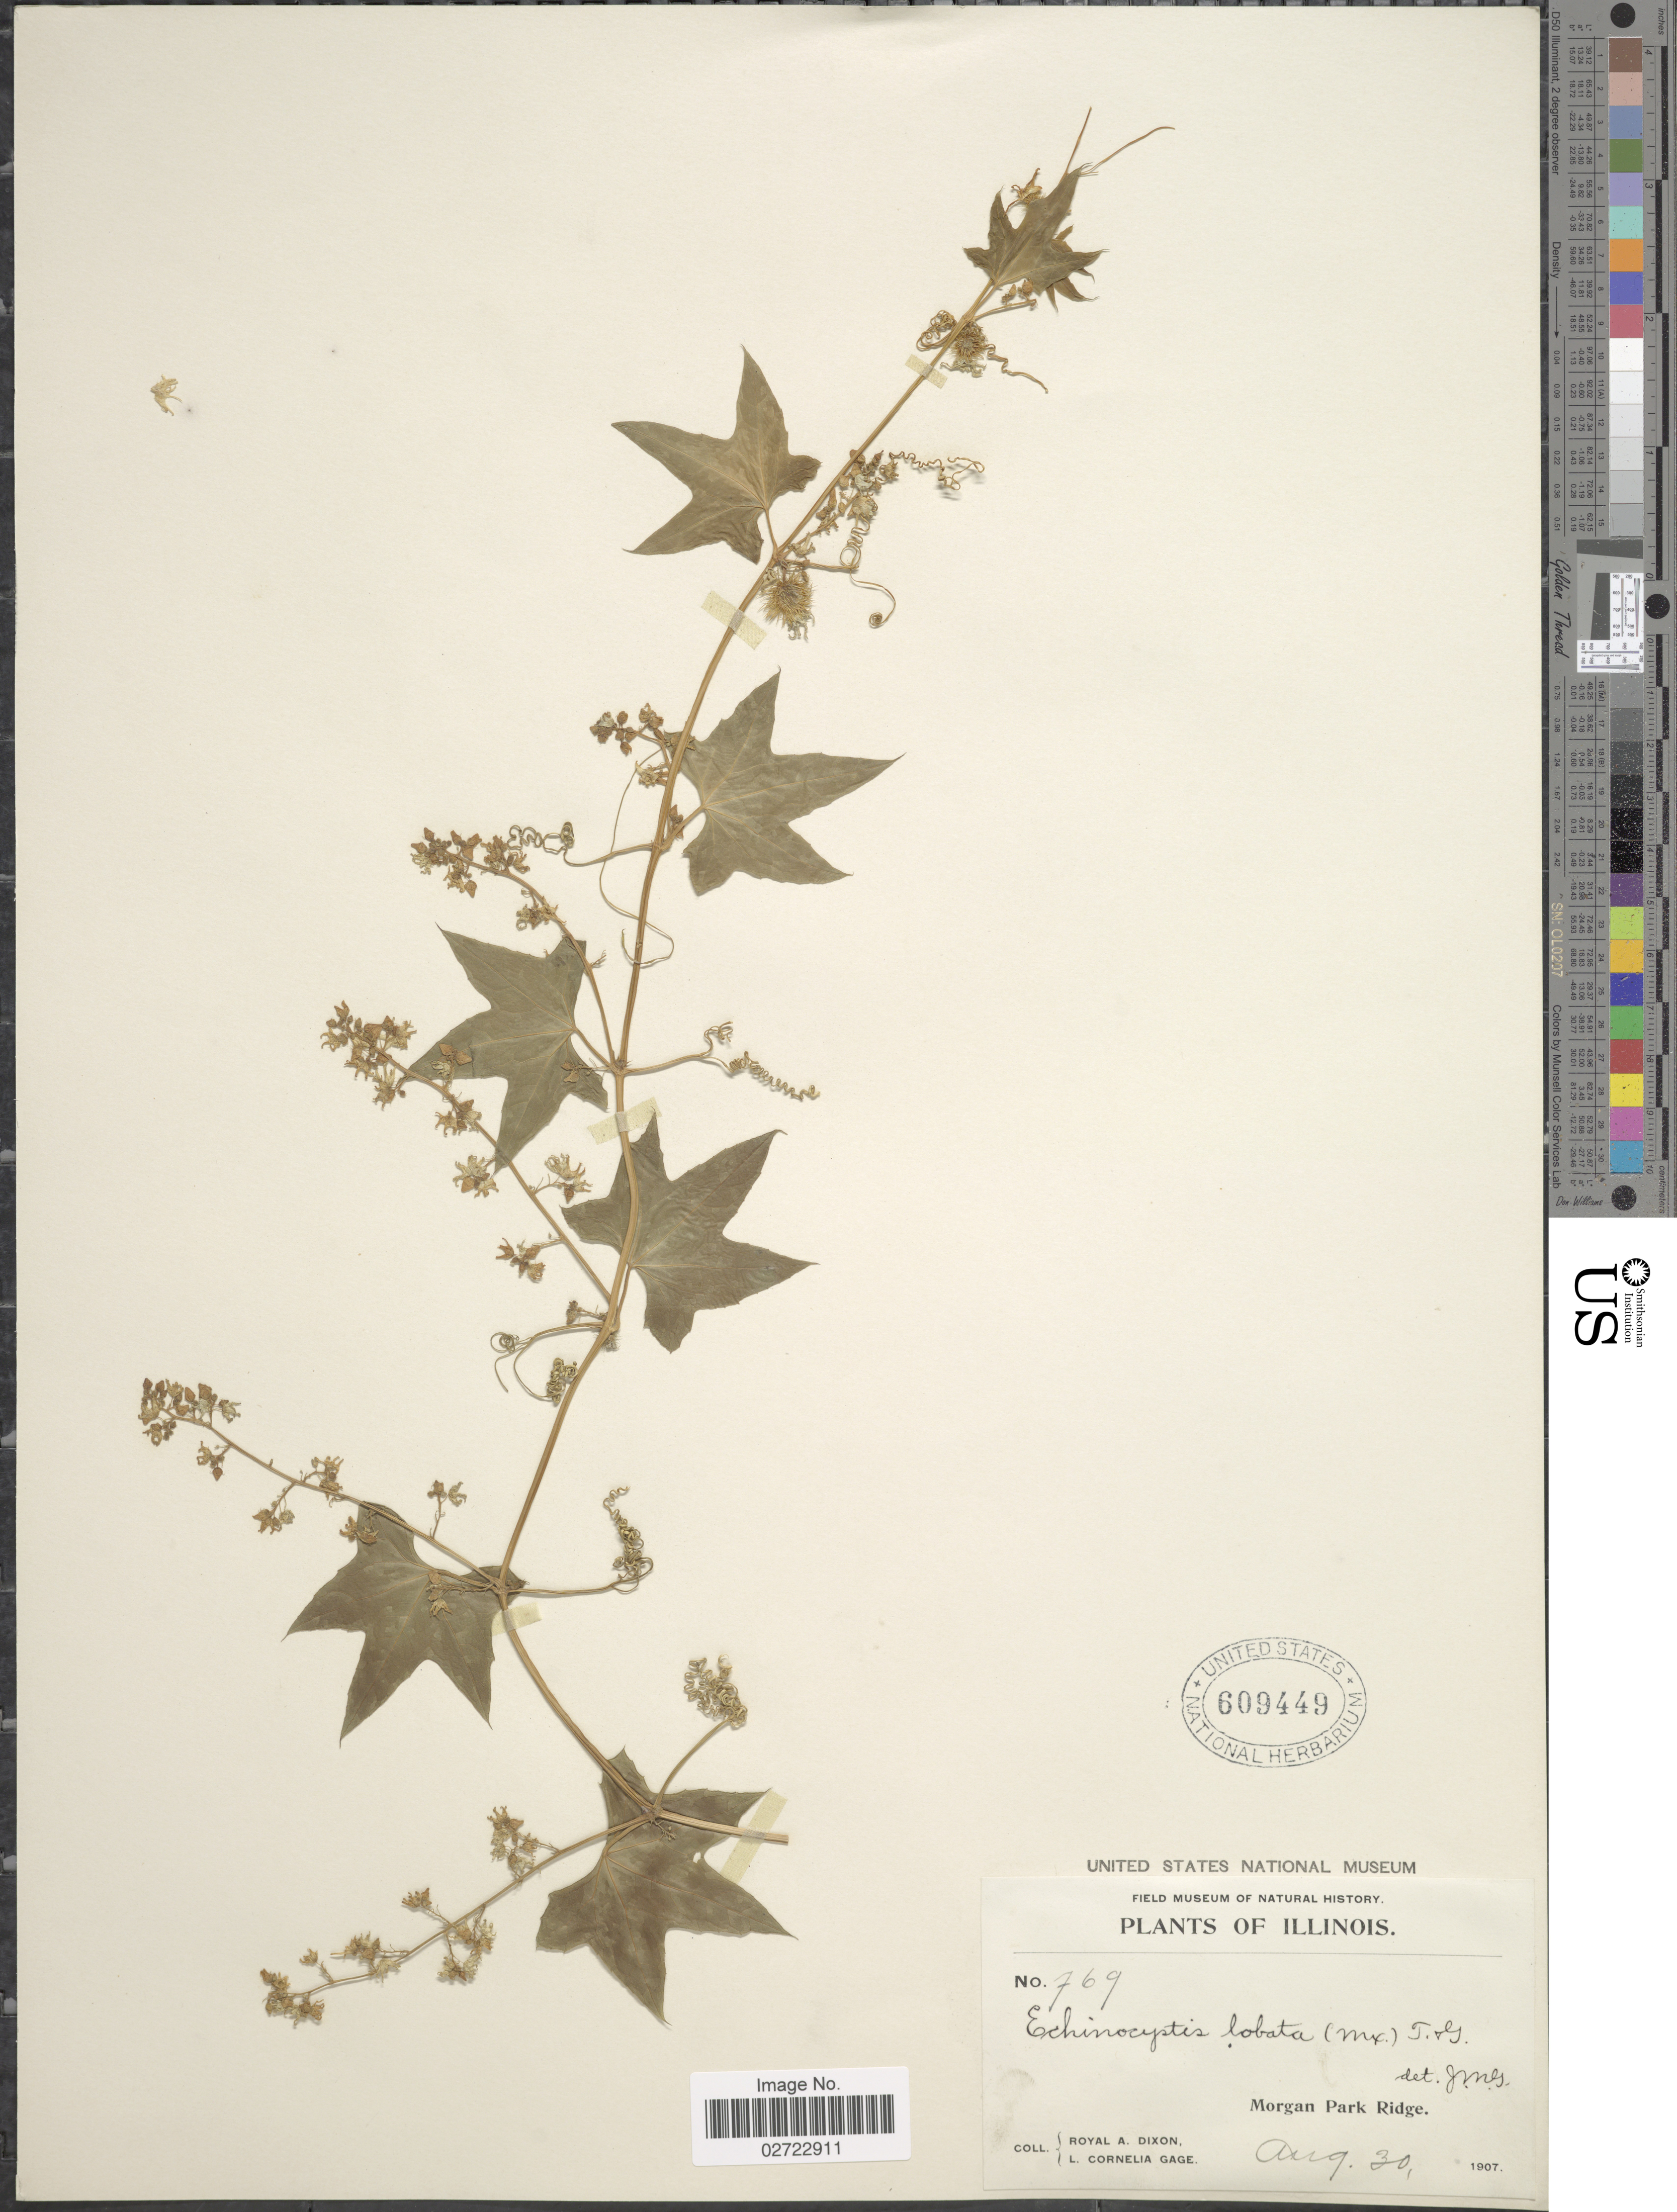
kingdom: Plantae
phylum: Tracheophyta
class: Magnoliopsida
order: Cucurbitales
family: Cucurbitaceae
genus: Echinocystis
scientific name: Echinocystis lobata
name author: (Michx.) Torr. & A. Gray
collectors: R. A. Dixon & L. Gage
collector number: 769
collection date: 1907-08-30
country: United States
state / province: Illinois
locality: Morgan Park Ridge.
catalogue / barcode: US 609449